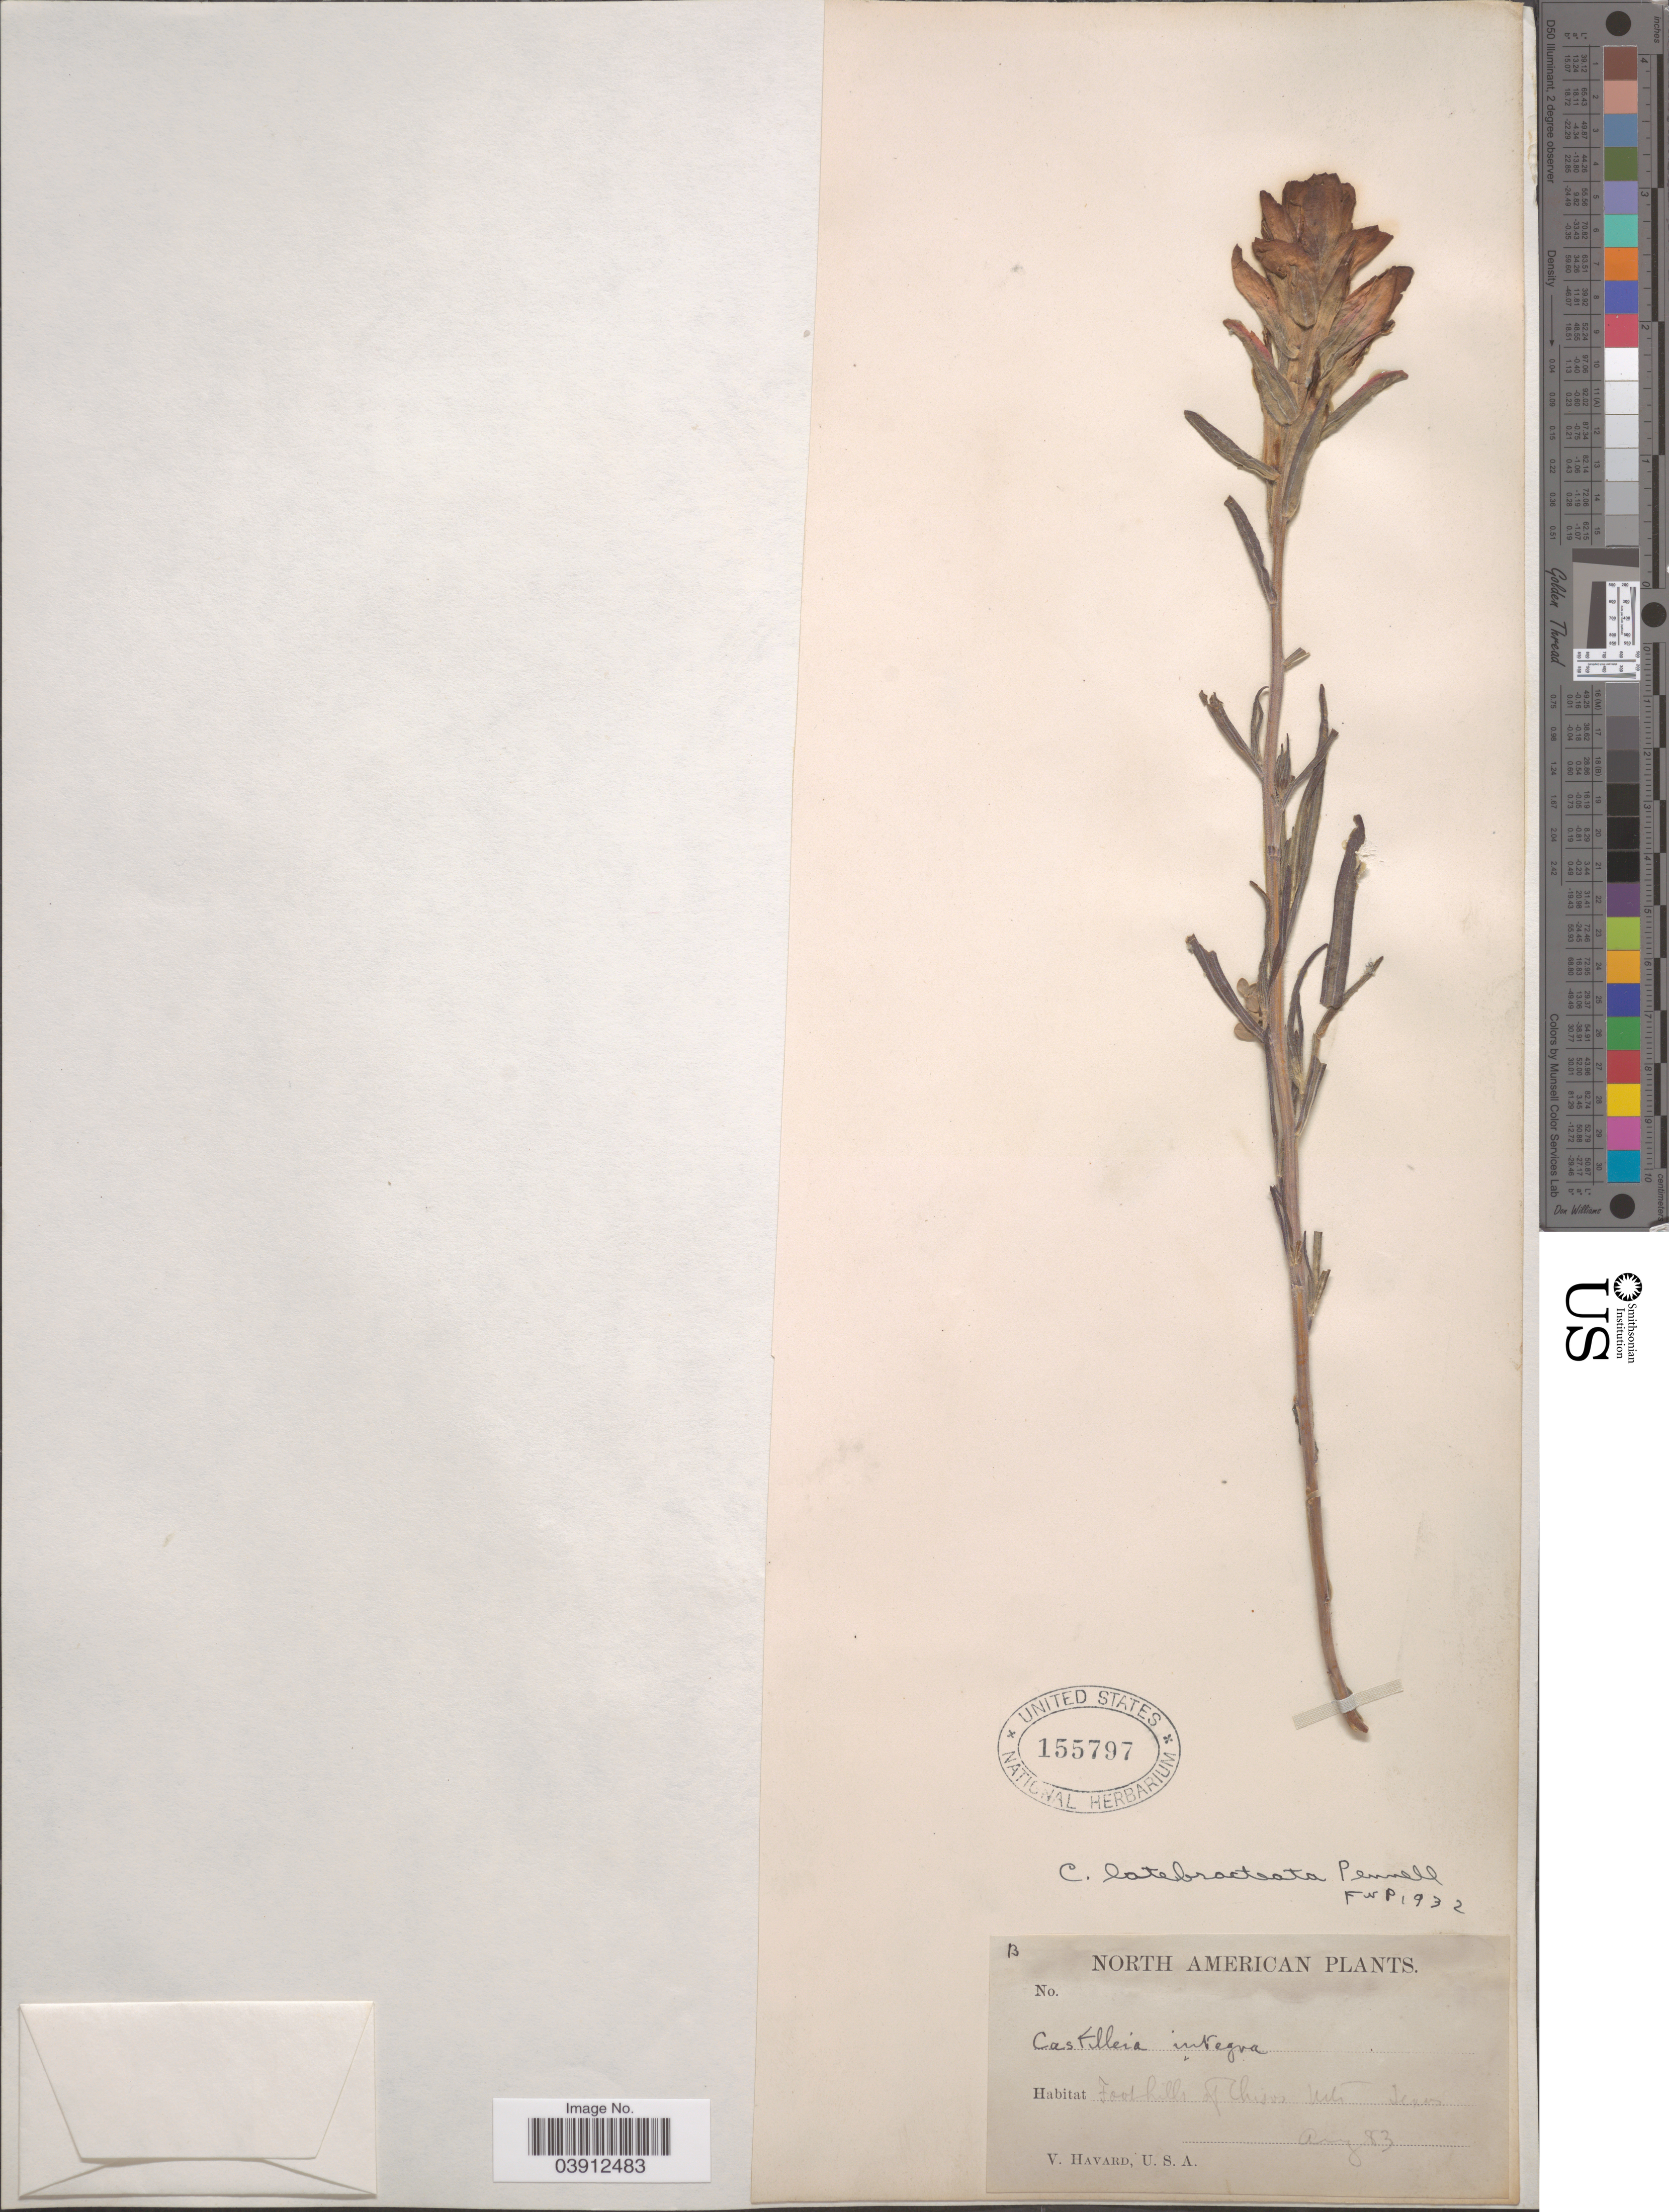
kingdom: Plantae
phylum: Tracheophyta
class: Magnoliopsida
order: Lamiales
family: Orobanchaceae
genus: Castilleja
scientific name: Castilleja latebracteata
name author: Pennell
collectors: V. Havard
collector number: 13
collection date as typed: Transcribed d/m/y: /8/83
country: United States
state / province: Texas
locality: North American. Foothills of Chisos Mts.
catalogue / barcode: US 155797